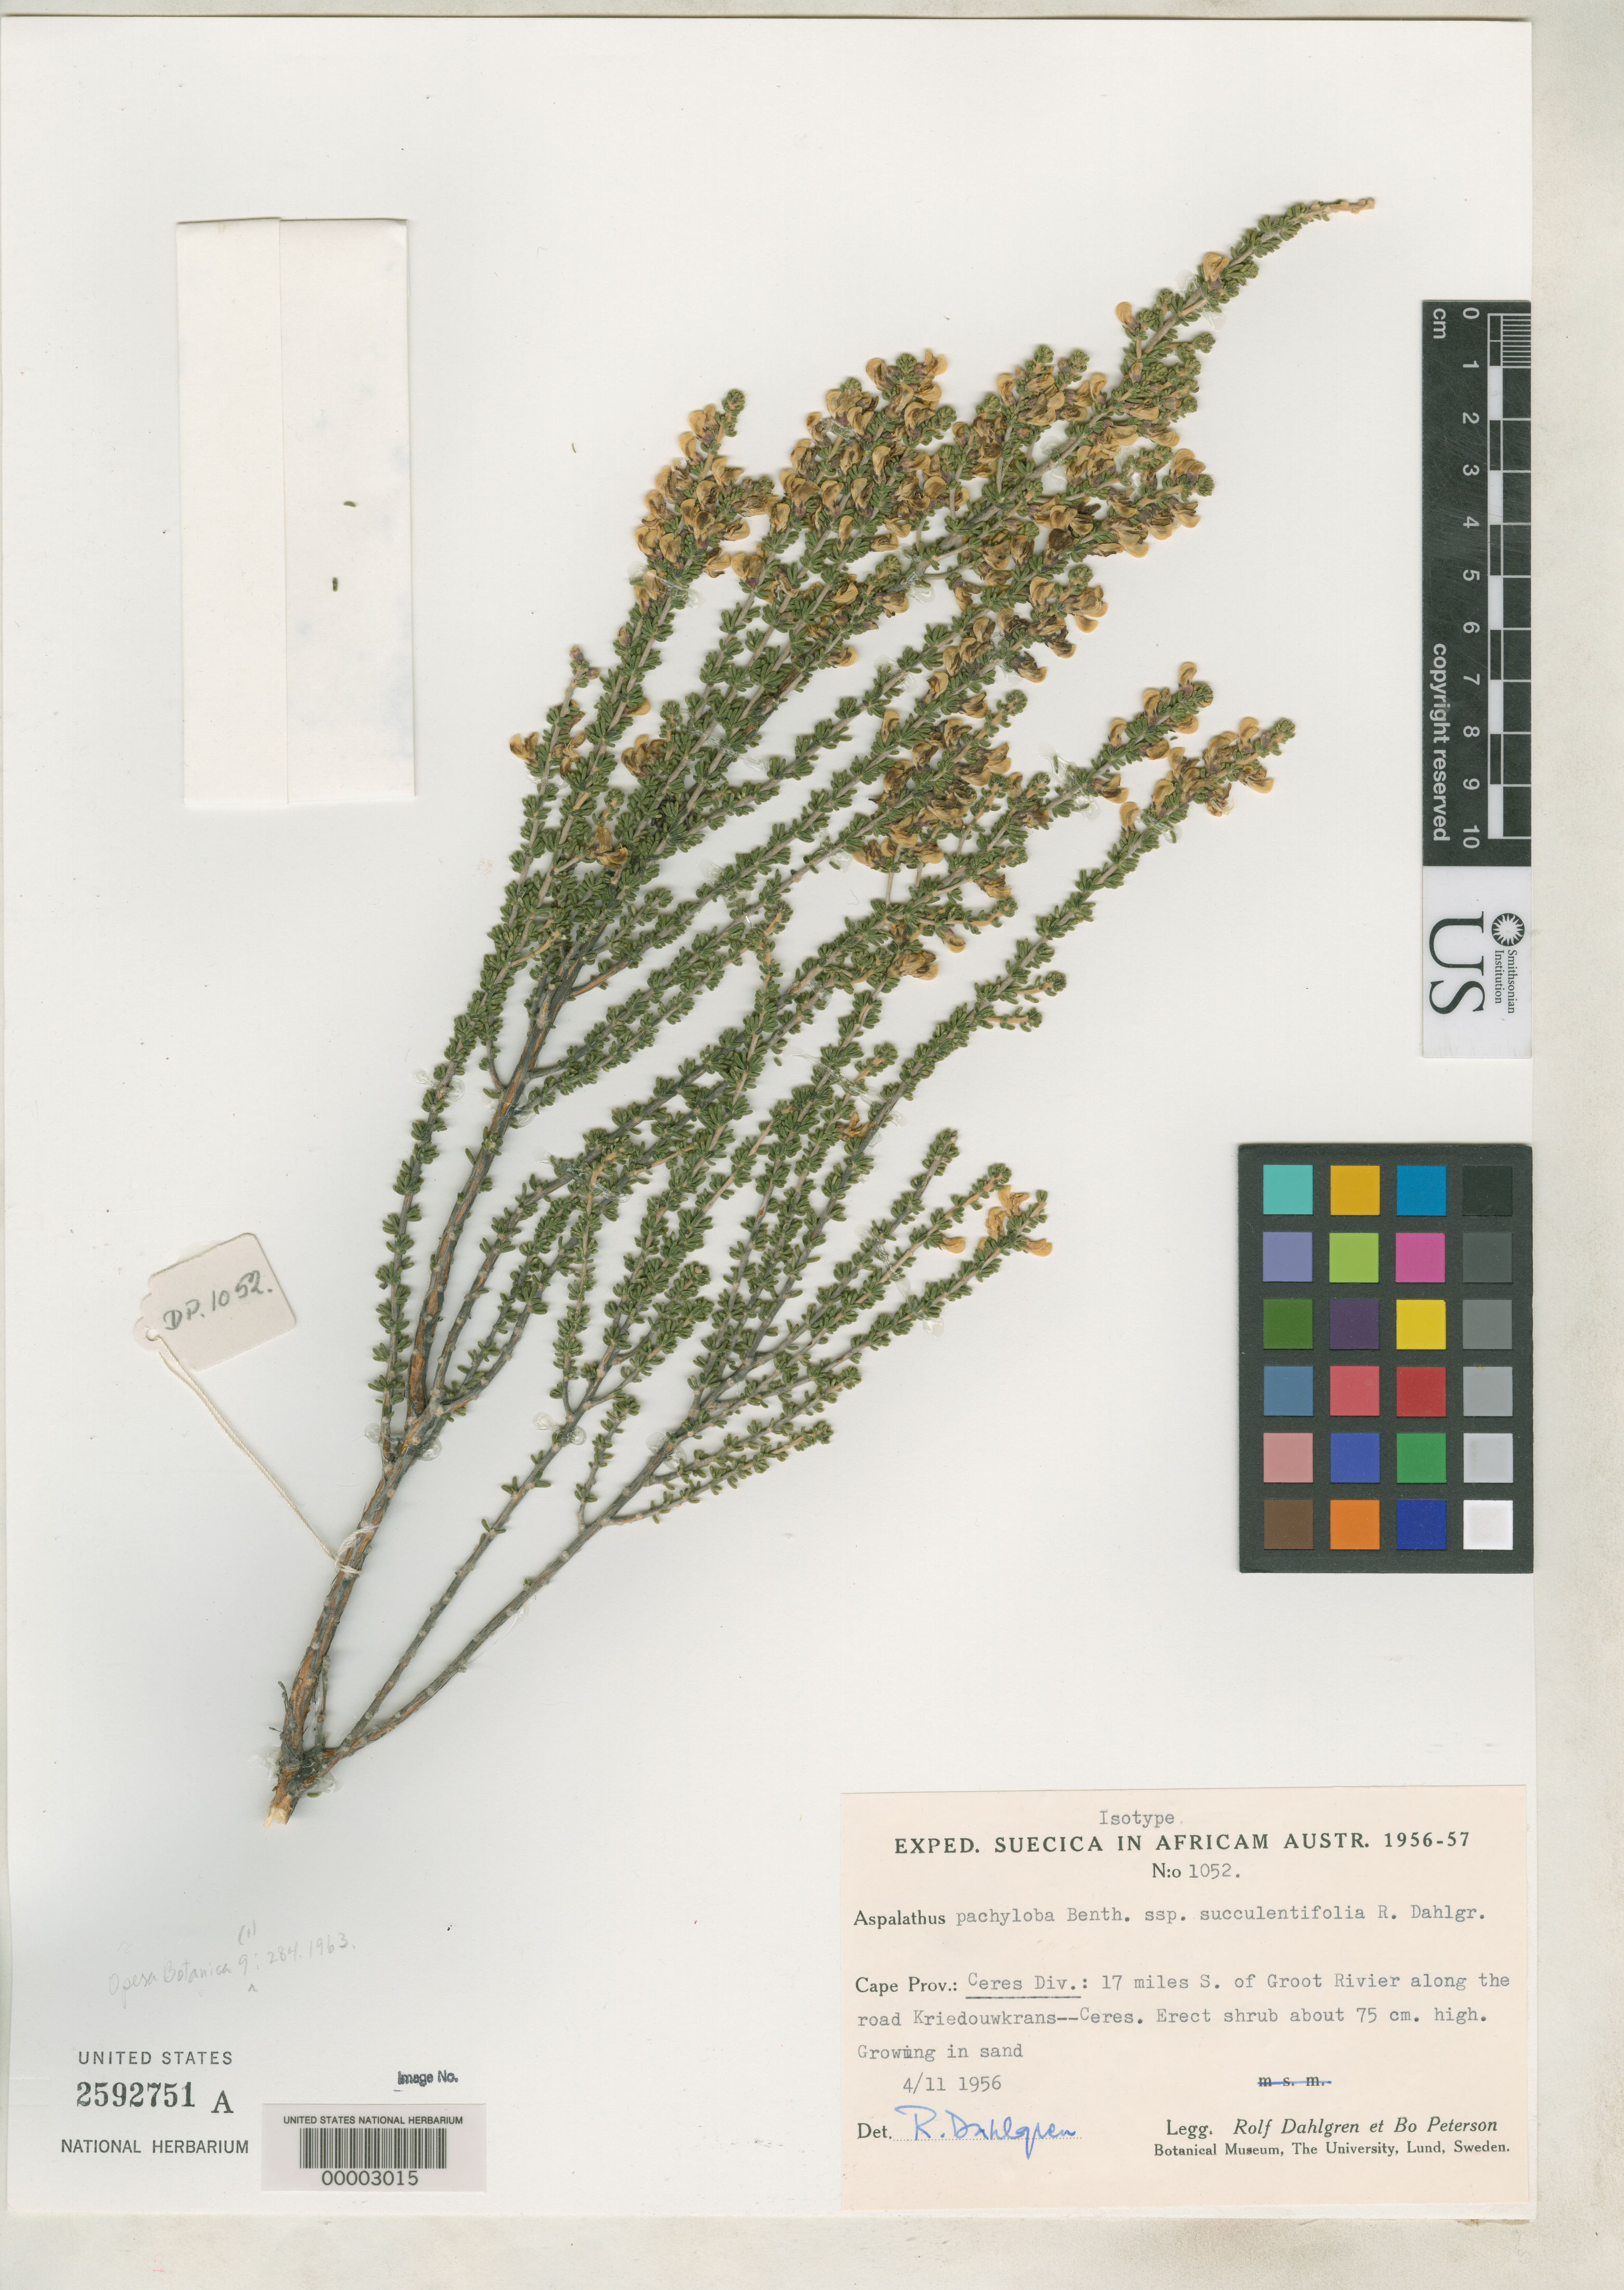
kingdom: Plantae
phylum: Tracheophyta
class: Magnoliopsida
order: Fabales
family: Fabaceae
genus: Aspalathus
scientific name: Aspalathus pachyloba subsp. succulentifolia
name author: R. Dahlgren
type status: Isotype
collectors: R. Dahlgren & B. H. Peterson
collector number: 1052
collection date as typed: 04 Nov 1956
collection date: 1956-11-04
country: South Africa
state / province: Western Cape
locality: Groote River, Kriedouwkrans to Ceres Road. Ceres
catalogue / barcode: US 2592751A